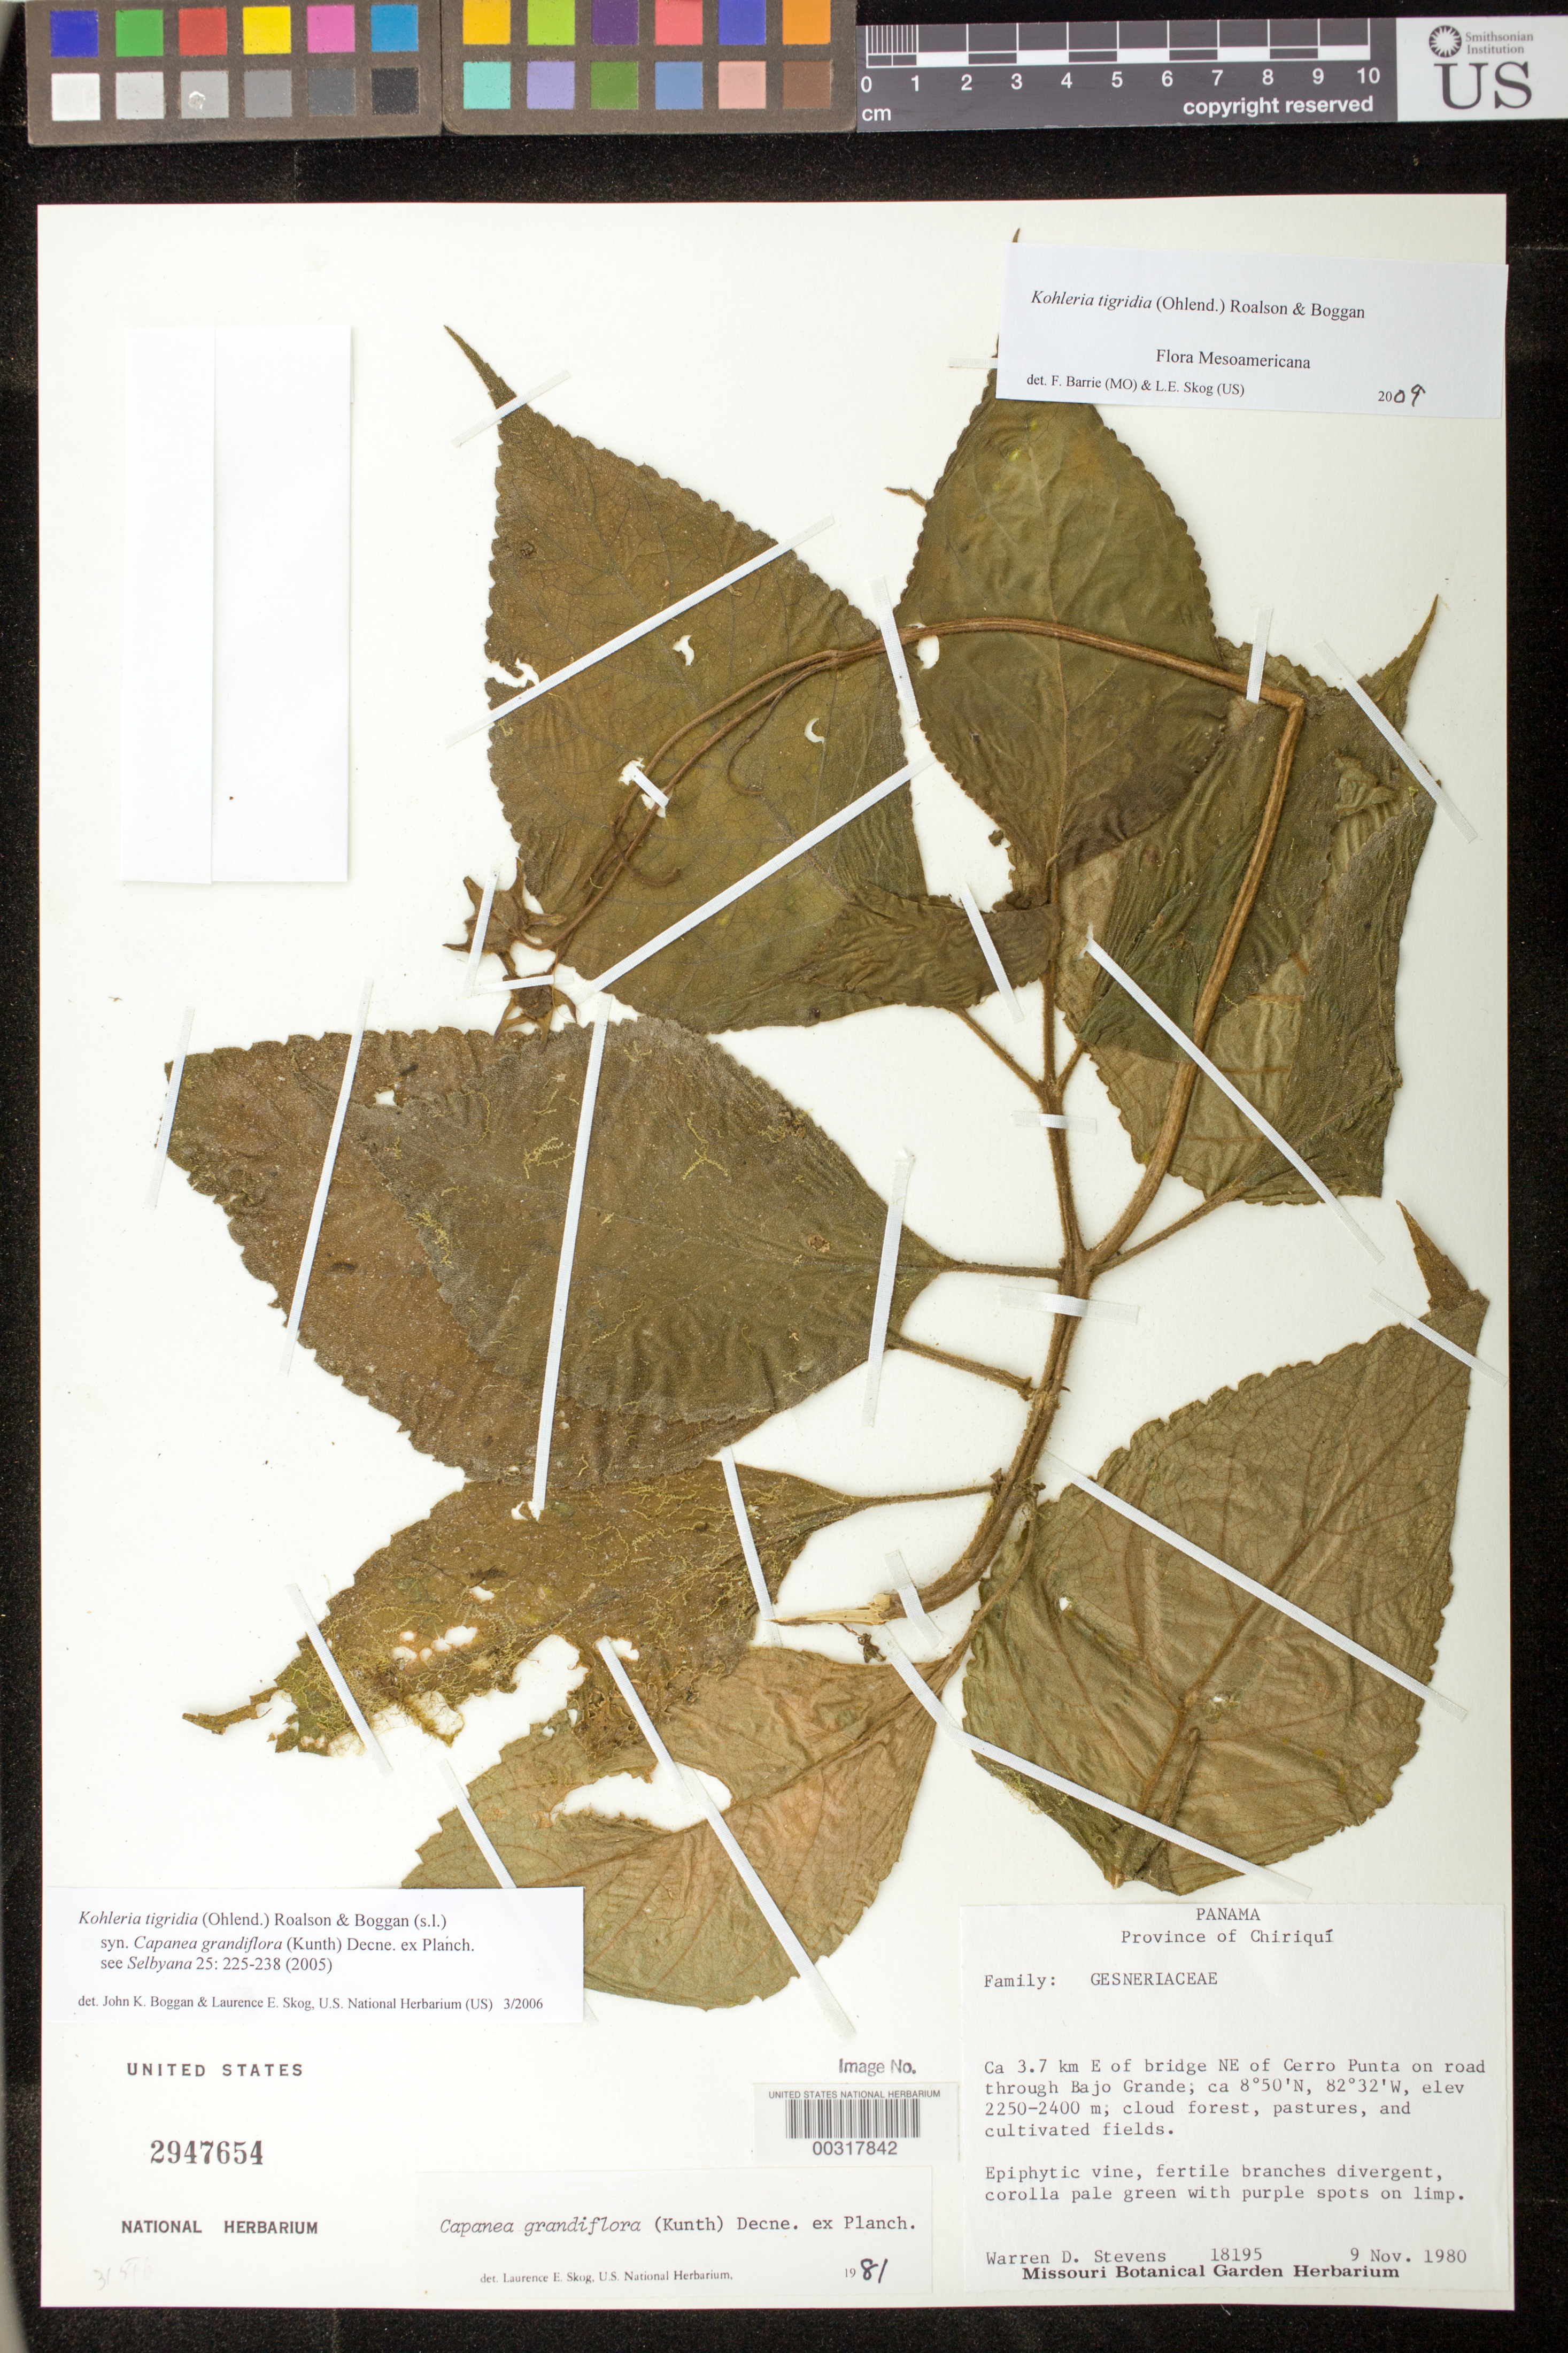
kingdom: Plantae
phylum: Tracheophyta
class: Magnoliopsida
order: Lamiales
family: Gesneriaceae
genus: Kohleria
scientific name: Kohleria tigridia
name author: (Ohlend.) Roalson & Boggan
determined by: Boggan, J. K.; Skog, L. E.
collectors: W. D. Stevens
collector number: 18195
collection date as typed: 09 Nov 1980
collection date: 1980-11-09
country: Panama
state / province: Chiriquí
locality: Ca 3.7 km E of bridge NE of Cerro Punta on road through Bajo Grande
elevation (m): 2250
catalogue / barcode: US 2947654